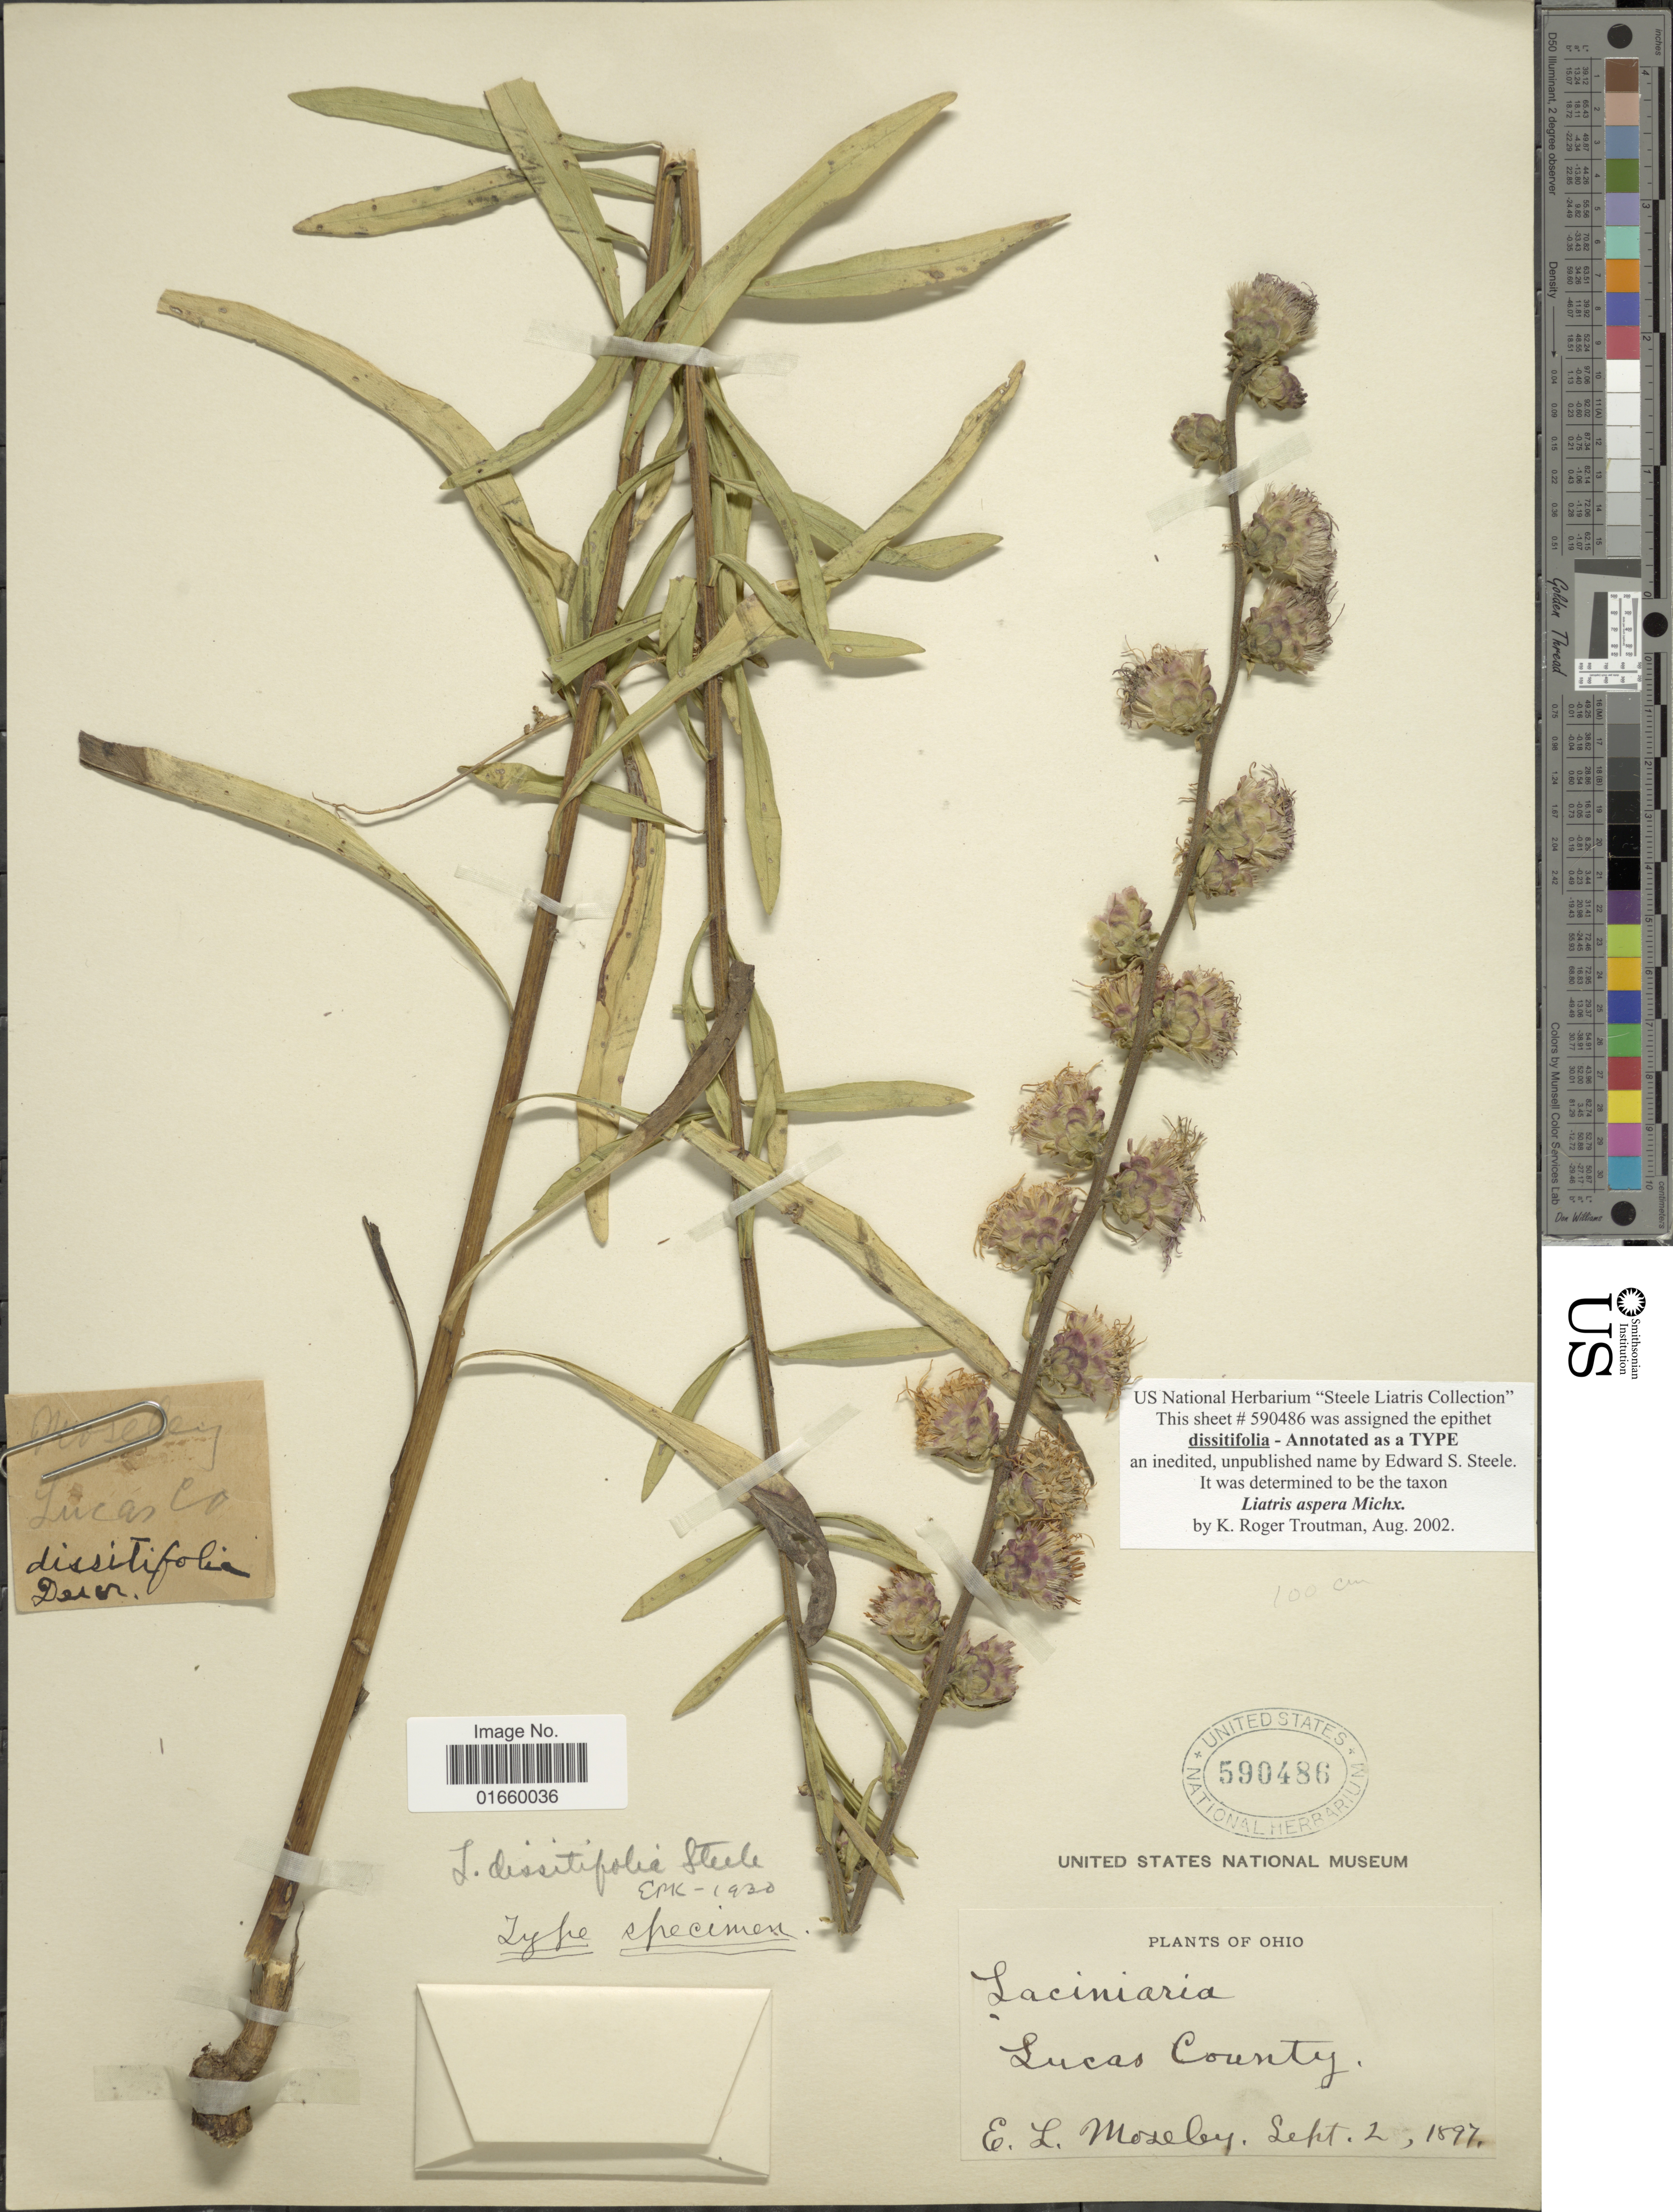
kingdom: Plantae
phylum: Tracheophyta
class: Magnoliopsida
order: Asterales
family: Asteraceae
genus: Liatris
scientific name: Liatris aspera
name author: Michx.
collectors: E. Moseley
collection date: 1897-09-02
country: United States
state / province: Ohio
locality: Lucas County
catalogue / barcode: US 590486